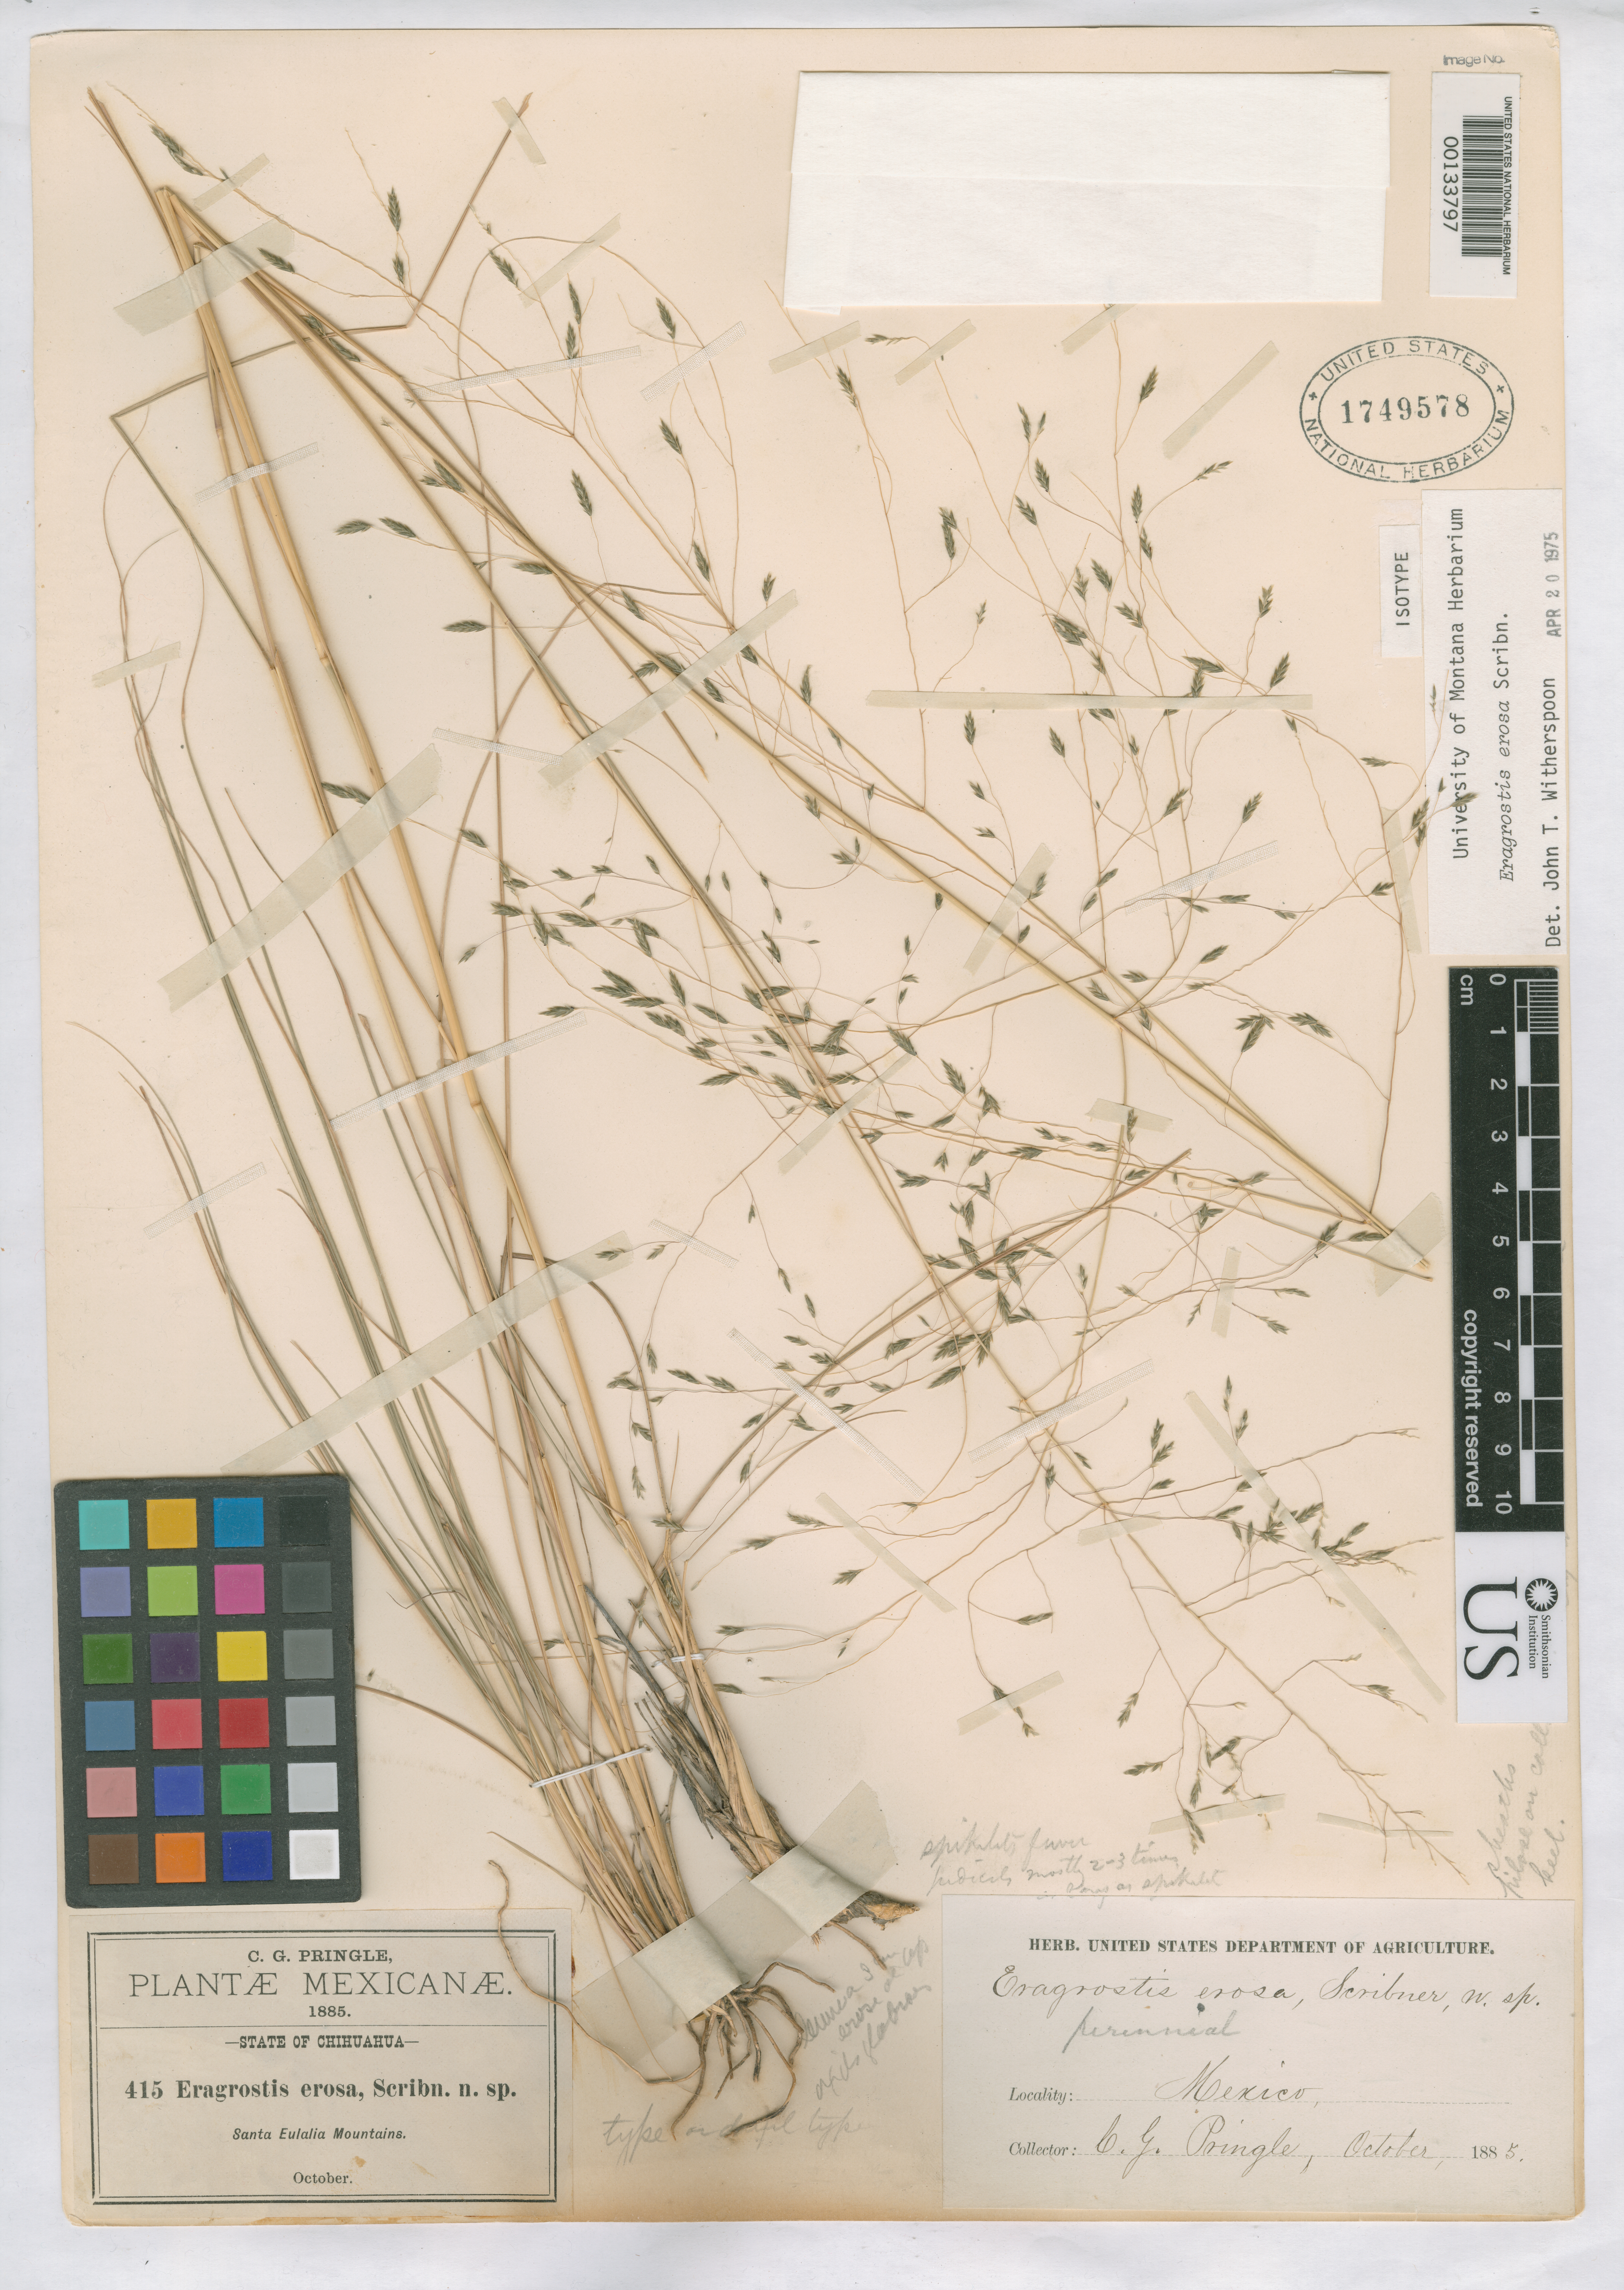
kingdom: Plantae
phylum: Tracheophyta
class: Liliopsida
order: Poales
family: Poaceae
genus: Eragrostis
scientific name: Eragrostis erosa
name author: Scribn. ex W.J. Beal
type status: Isotype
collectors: C. G. Pringle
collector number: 415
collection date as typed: Oct 1885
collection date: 1885-10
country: Mexico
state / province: Chihuahua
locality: Santa Eulalia Mts.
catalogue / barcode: US 1749578